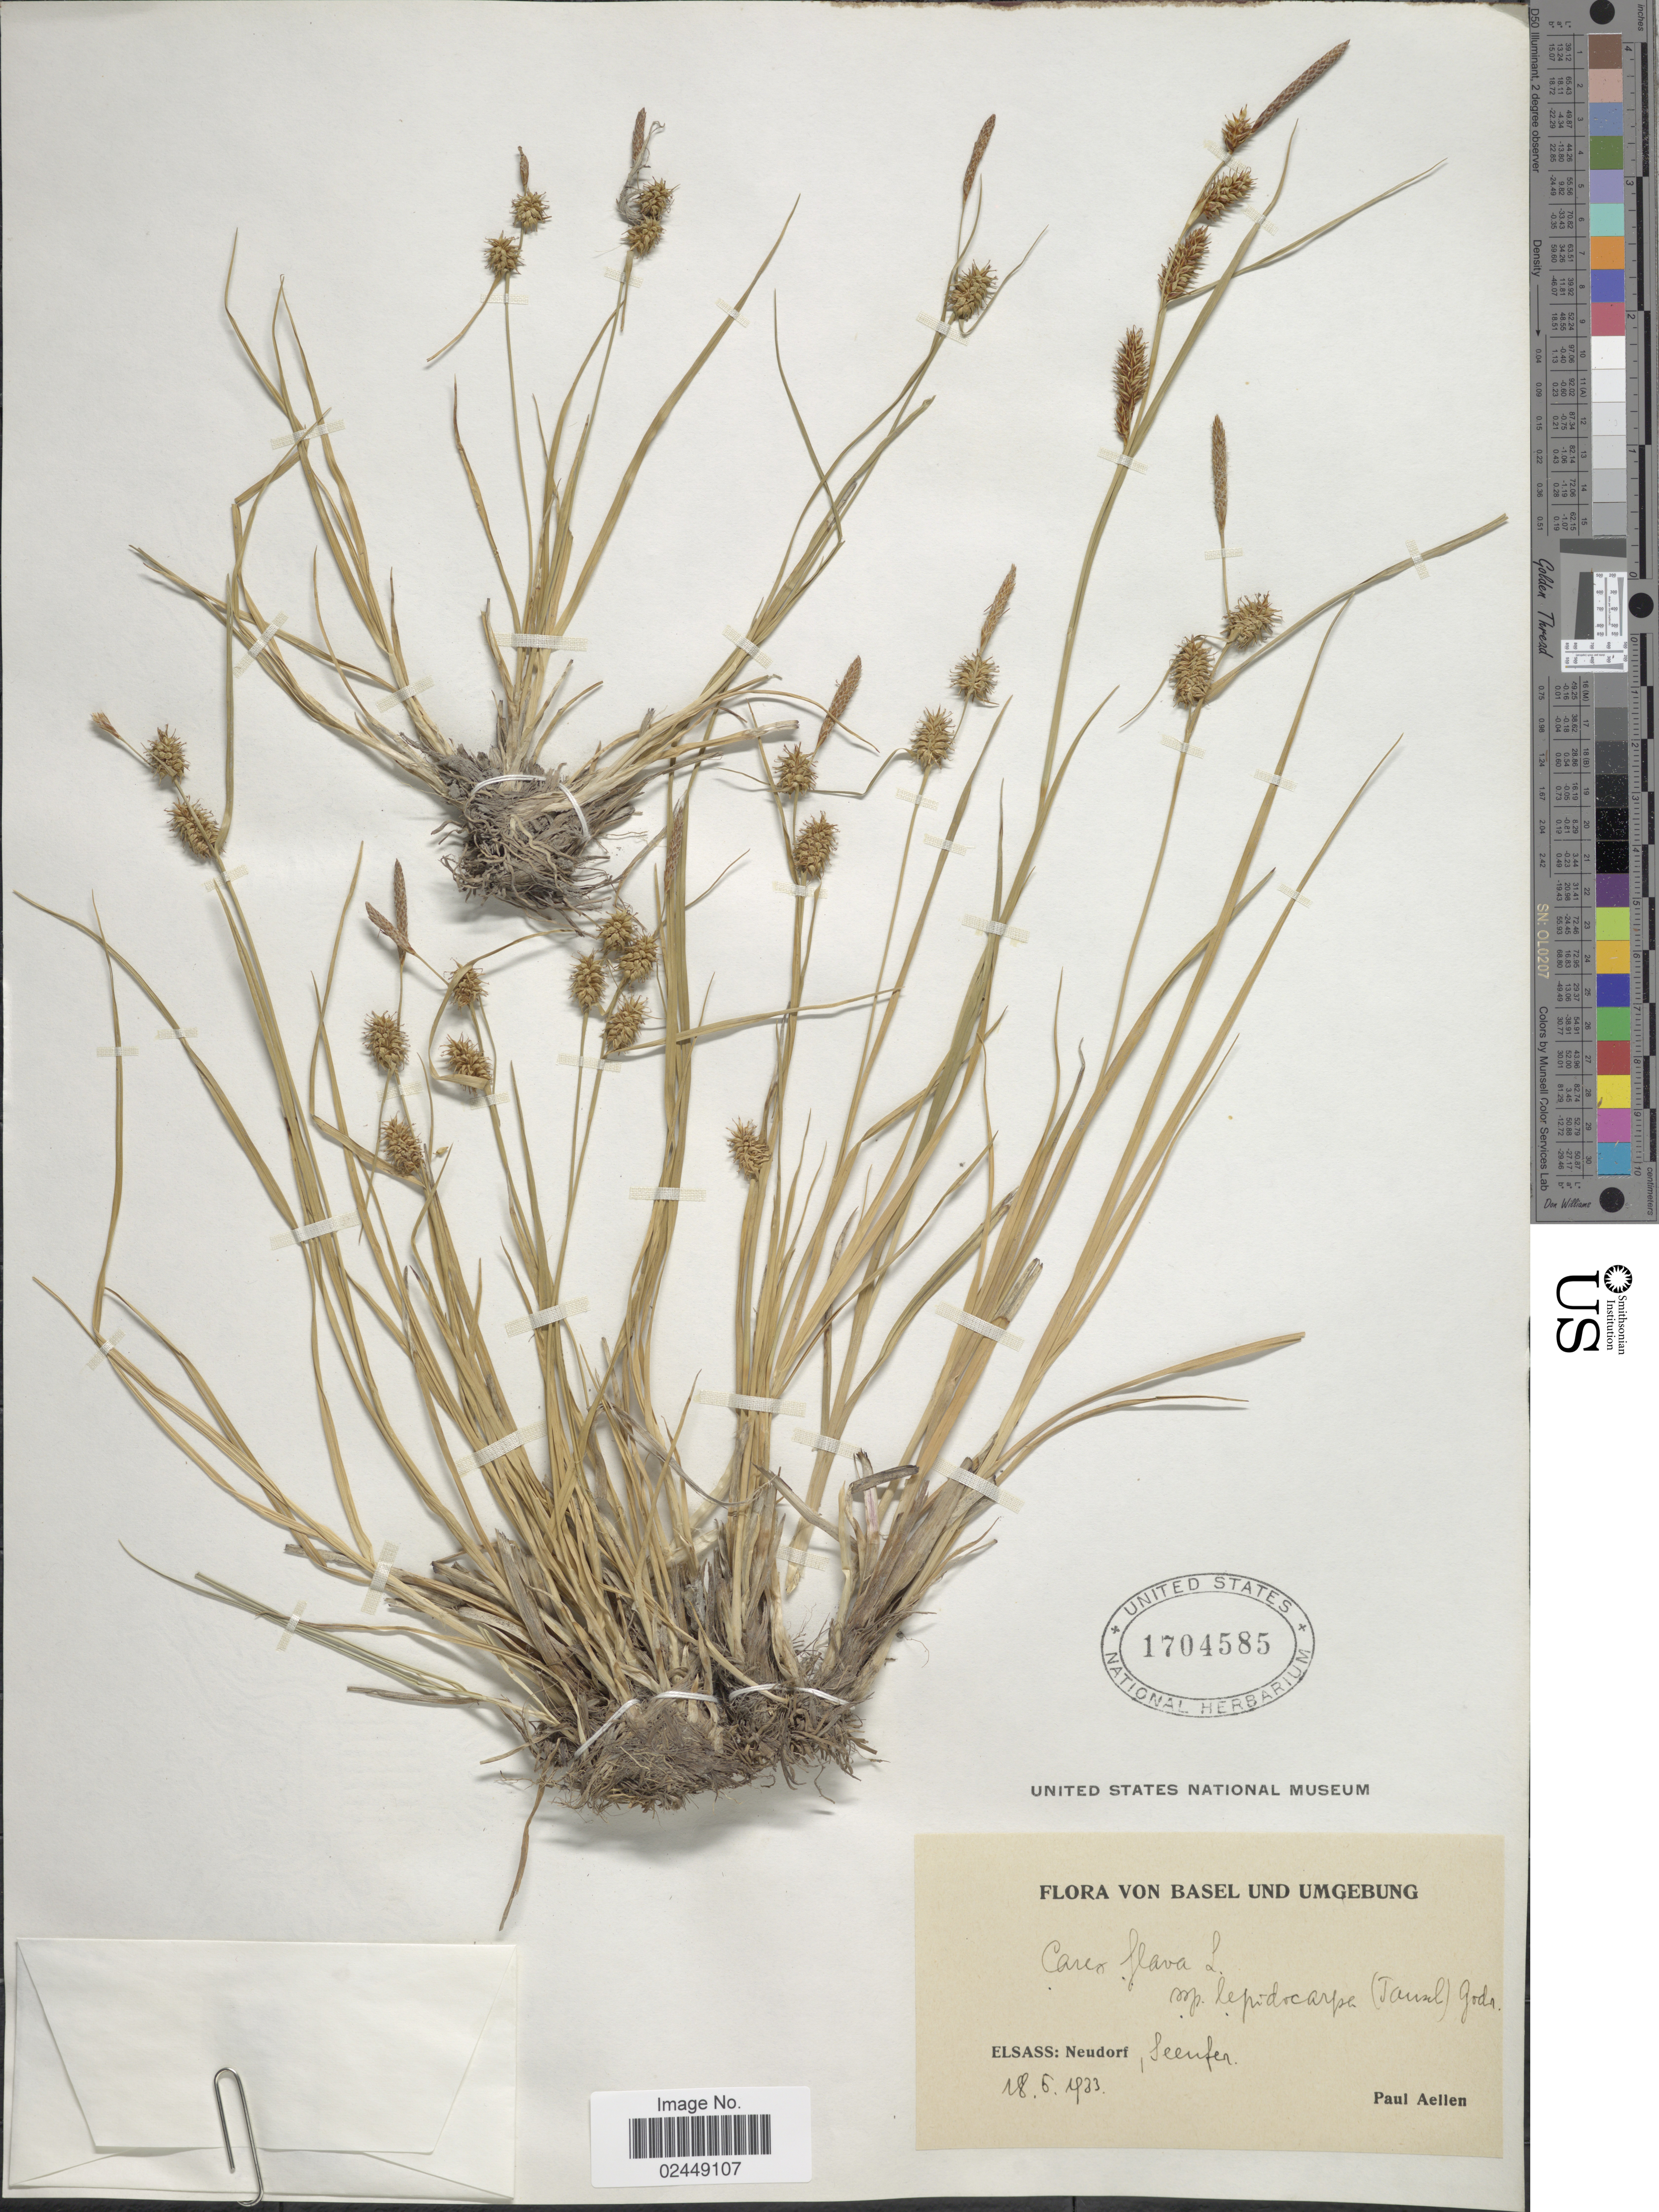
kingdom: Plantae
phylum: Tracheophyta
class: Liliopsida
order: Poales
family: Cyperaceae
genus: Carex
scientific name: Carex flava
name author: L.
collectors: P. Aellen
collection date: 1933-05-18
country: Switzerland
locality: Basel und Umgebung, Elsass: Neudorff, Seeufer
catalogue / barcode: US 1704585